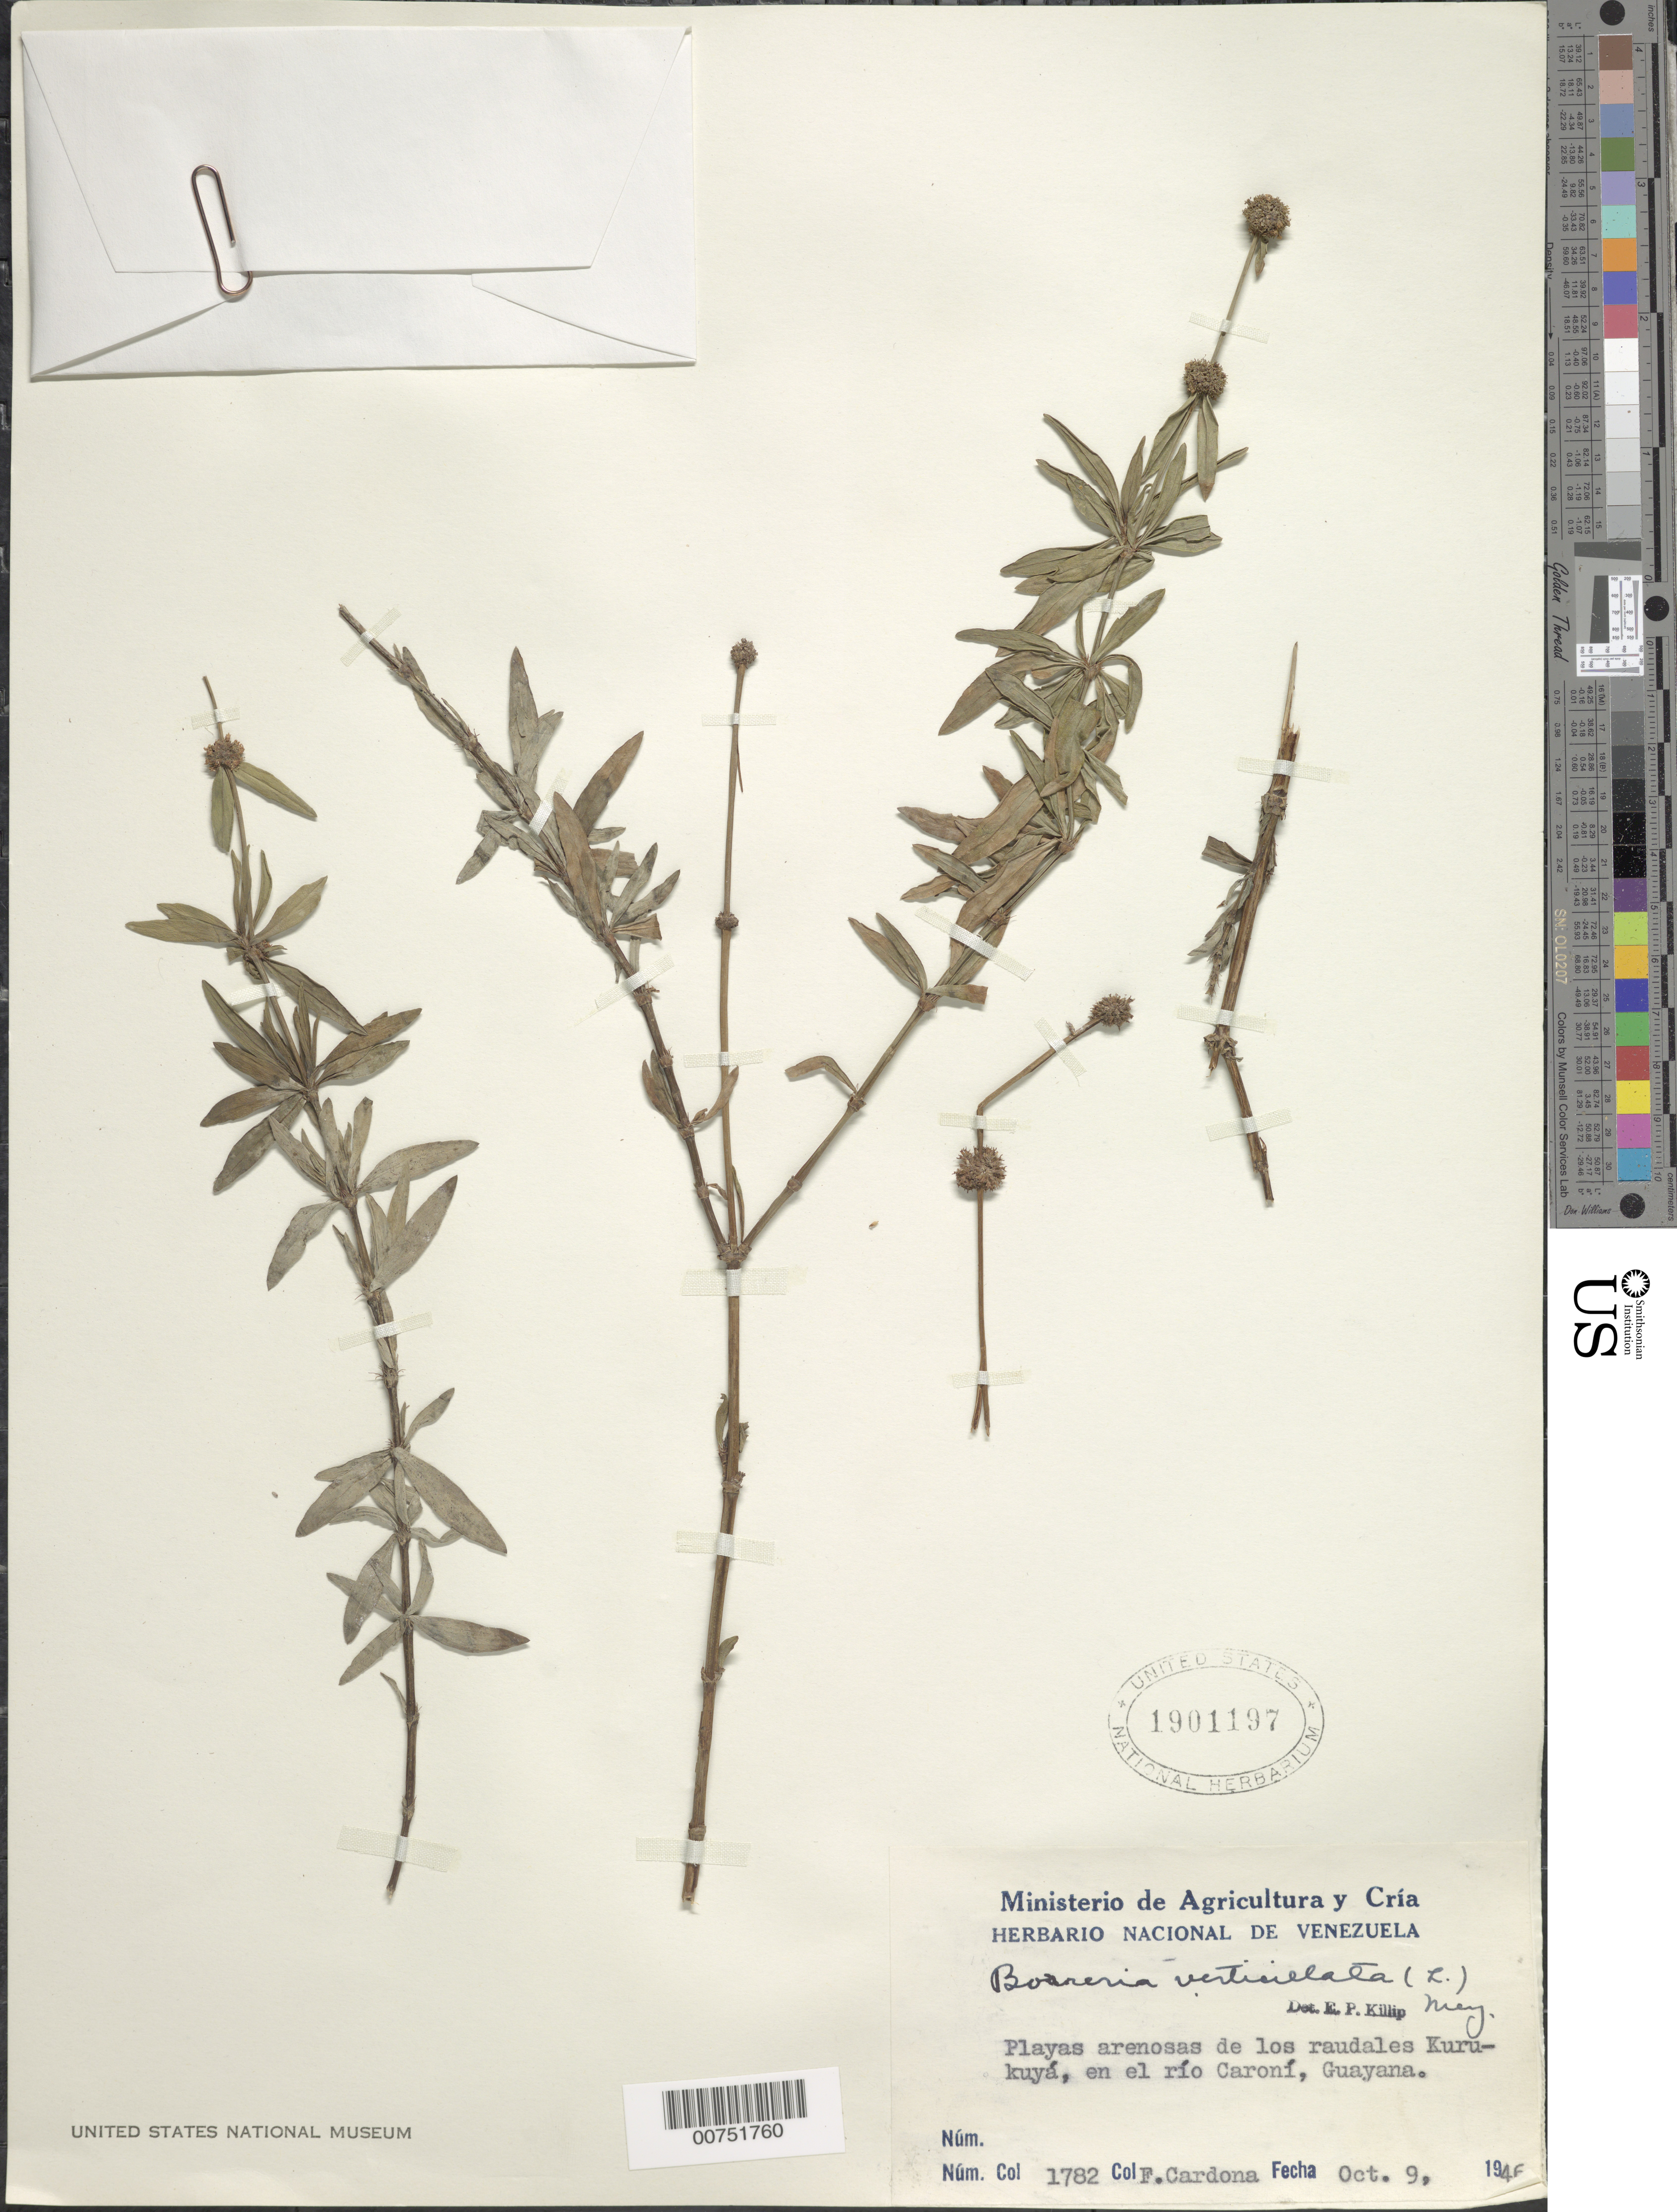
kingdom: Plantae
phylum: Tracheophyta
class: Magnoliopsida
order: Gentianales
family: Rubiaceae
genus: Borreria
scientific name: Borreria verticillata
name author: (L.) G. Mey.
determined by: Killip, Ellsworth P.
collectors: F. Cardona Puig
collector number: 1782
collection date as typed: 9-Oct-46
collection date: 1946-10-09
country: Venezuela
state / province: Bolívar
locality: Río Caroní, Raudal Kurukuyá (Guayana)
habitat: Playas arenosas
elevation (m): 740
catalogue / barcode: US 1901197